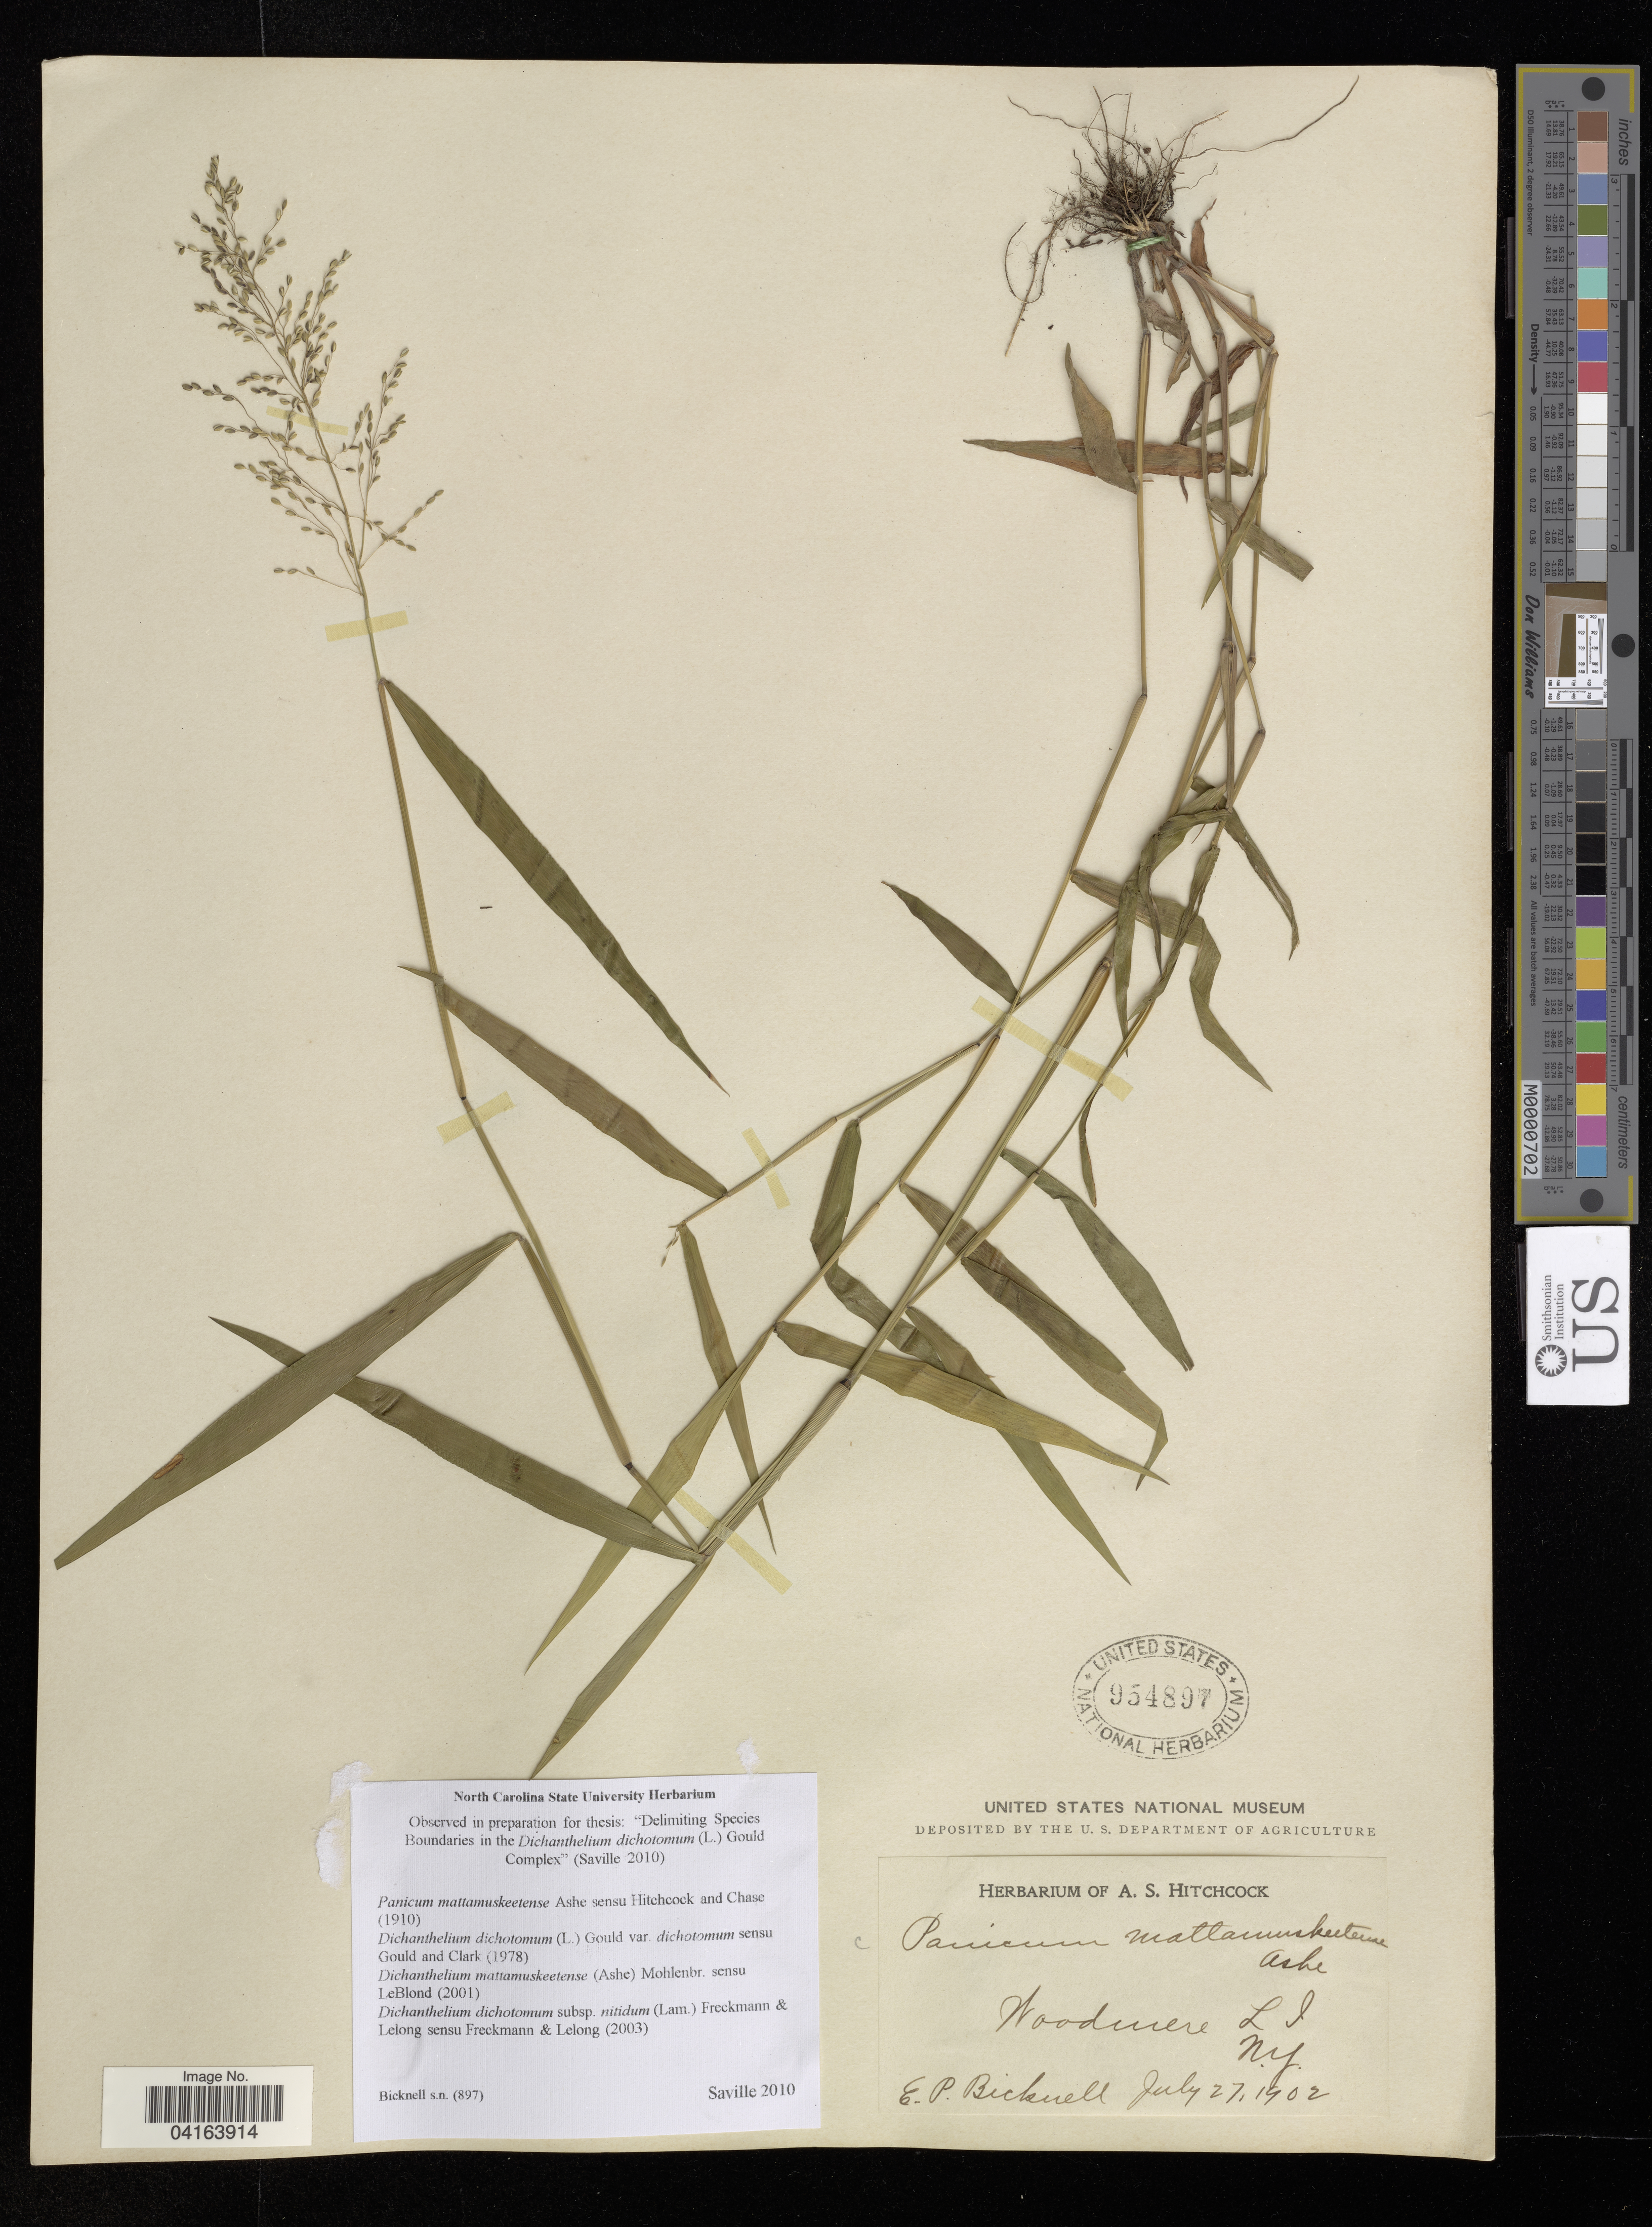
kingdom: Plantae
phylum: Tracheophyta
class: Liliopsida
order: Poales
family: Poaceae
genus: Dichanthelium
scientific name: Dichanthelium dichotomum subsp. lucidum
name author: (Ashe) Freckmann & Lelong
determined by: Saville, A. C., (NCSC), North Carolina State University (UNITED STATES)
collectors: E. P. Bicknell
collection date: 1902-07-27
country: United States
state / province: New York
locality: Woodmere LJ.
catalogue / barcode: US 954897